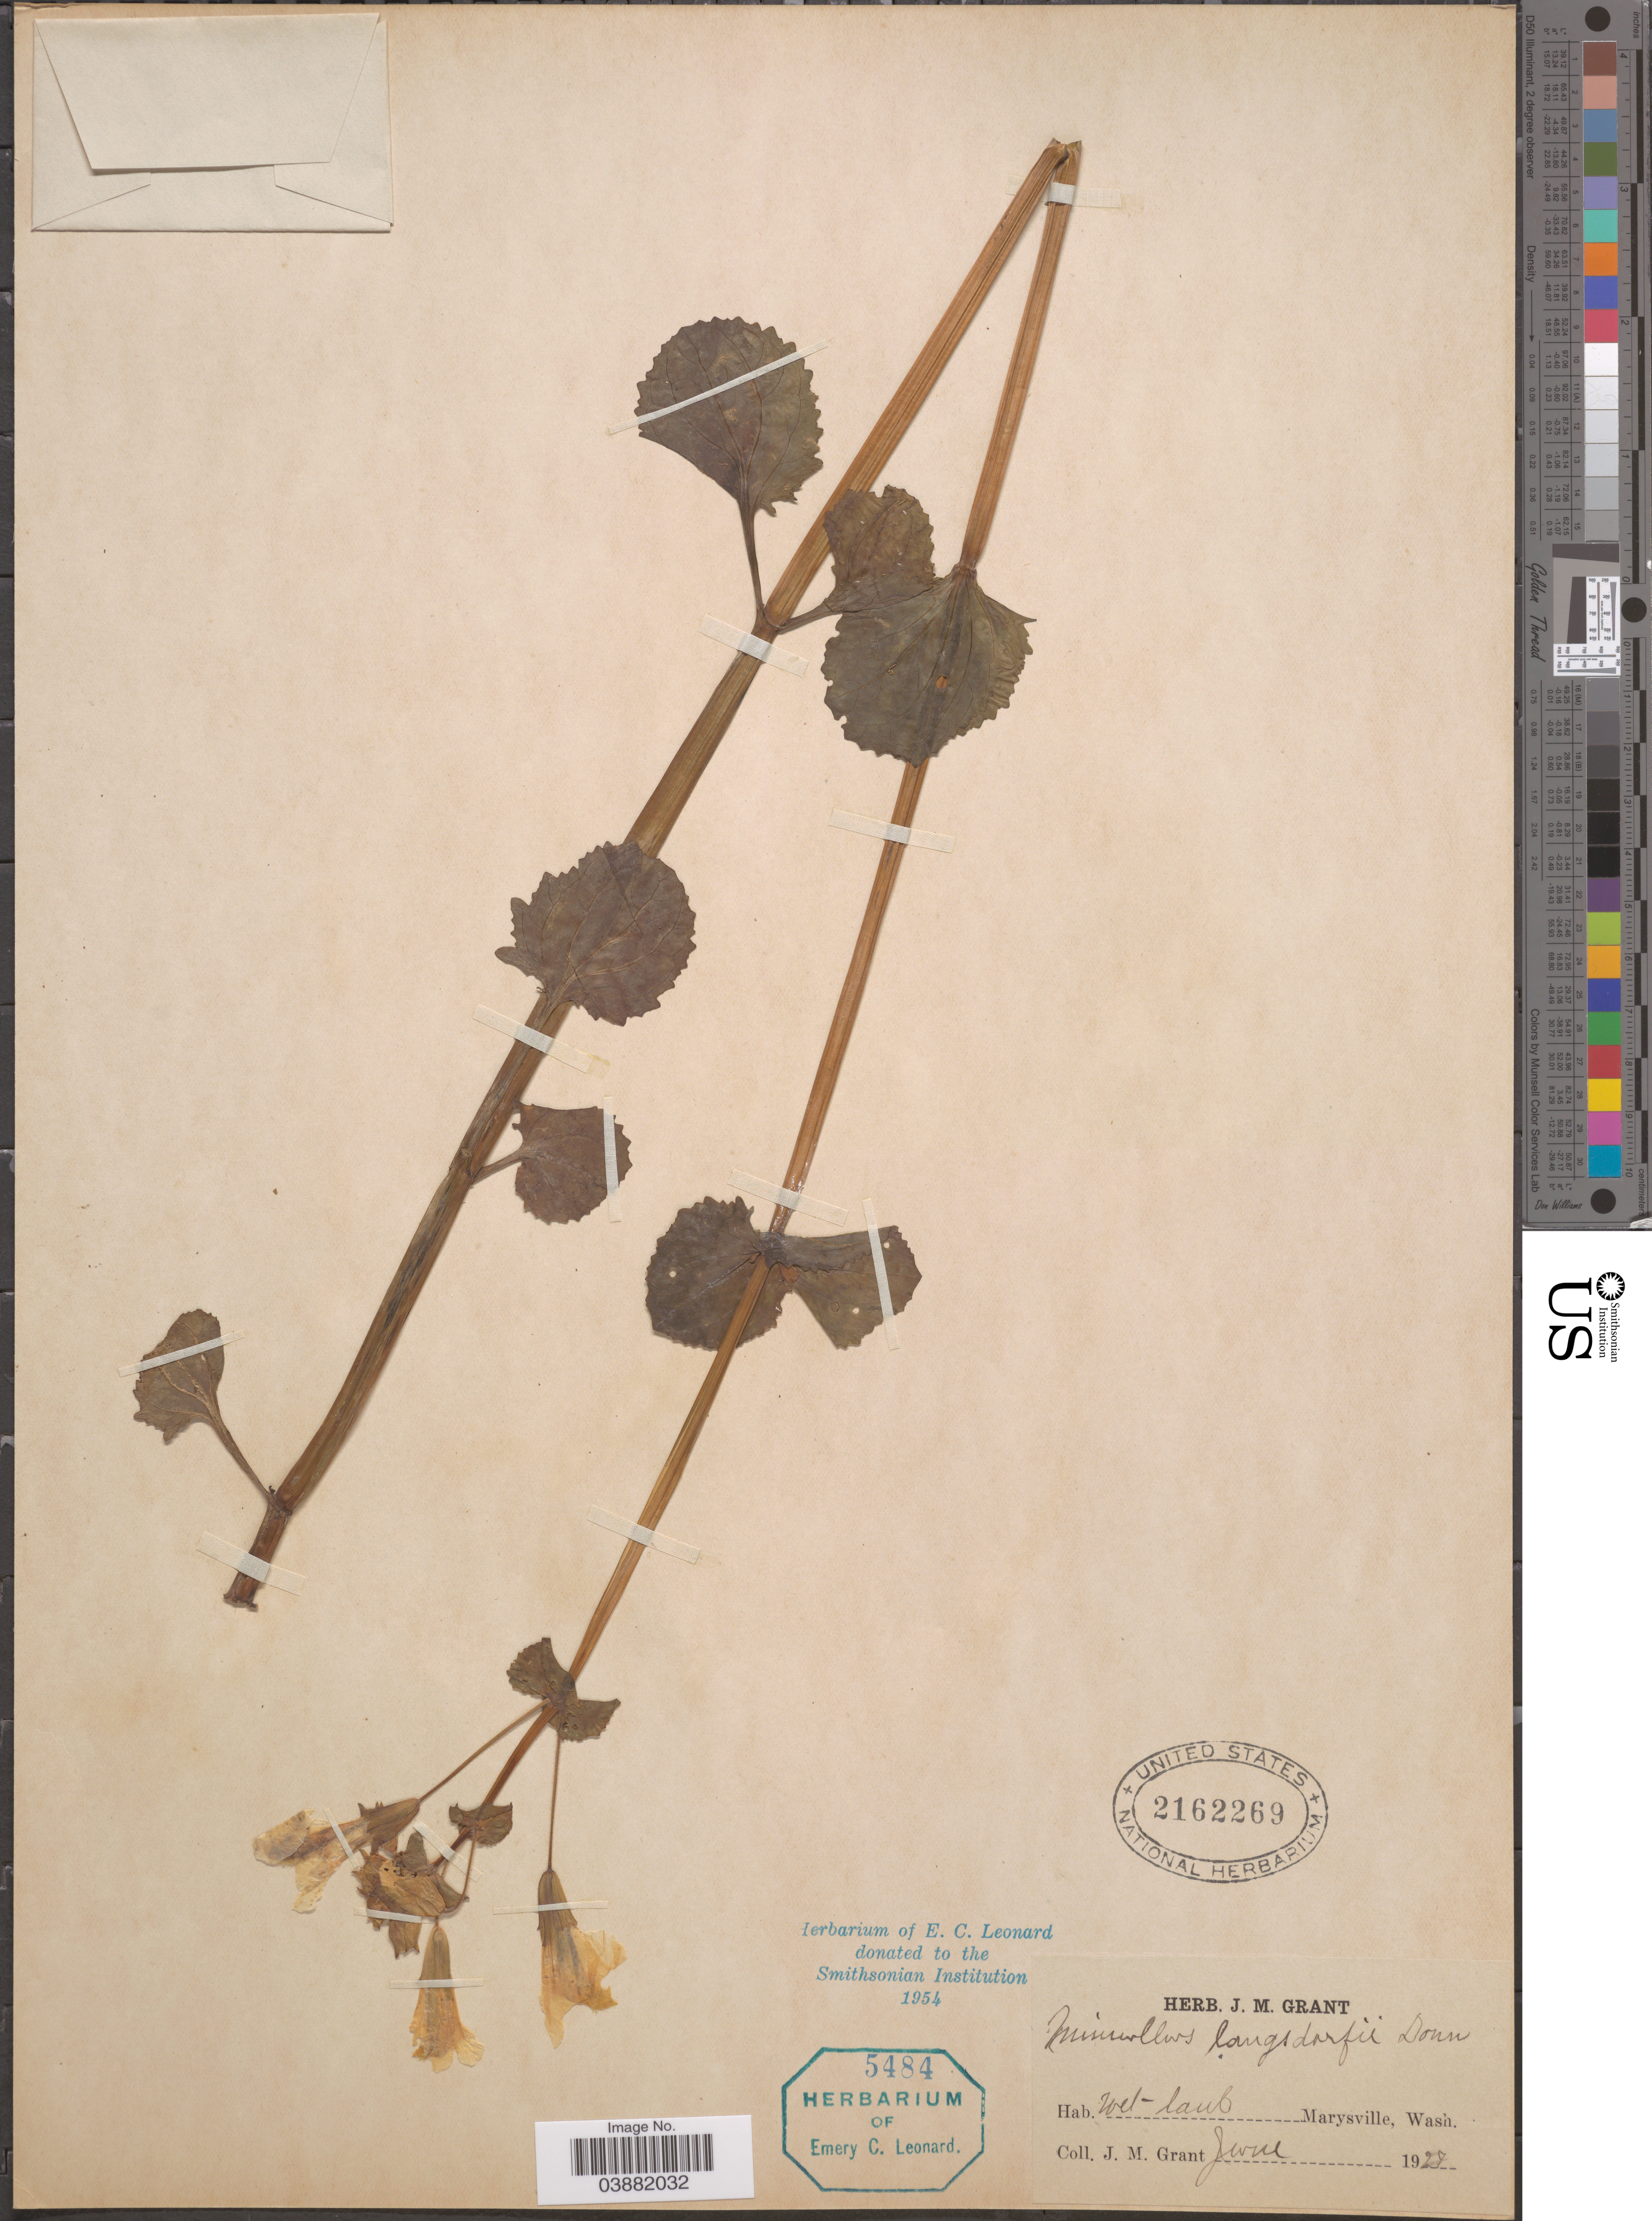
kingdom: Plantae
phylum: Tracheophyta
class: Magnoliopsida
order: Lamiales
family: Phrymaceae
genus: Mimulus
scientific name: Mimulus langsdorffii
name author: Donn & Sims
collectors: J. M. Grant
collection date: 1927-06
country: United States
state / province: Washington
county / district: Snohomish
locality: Marysville.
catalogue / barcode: US 2162269